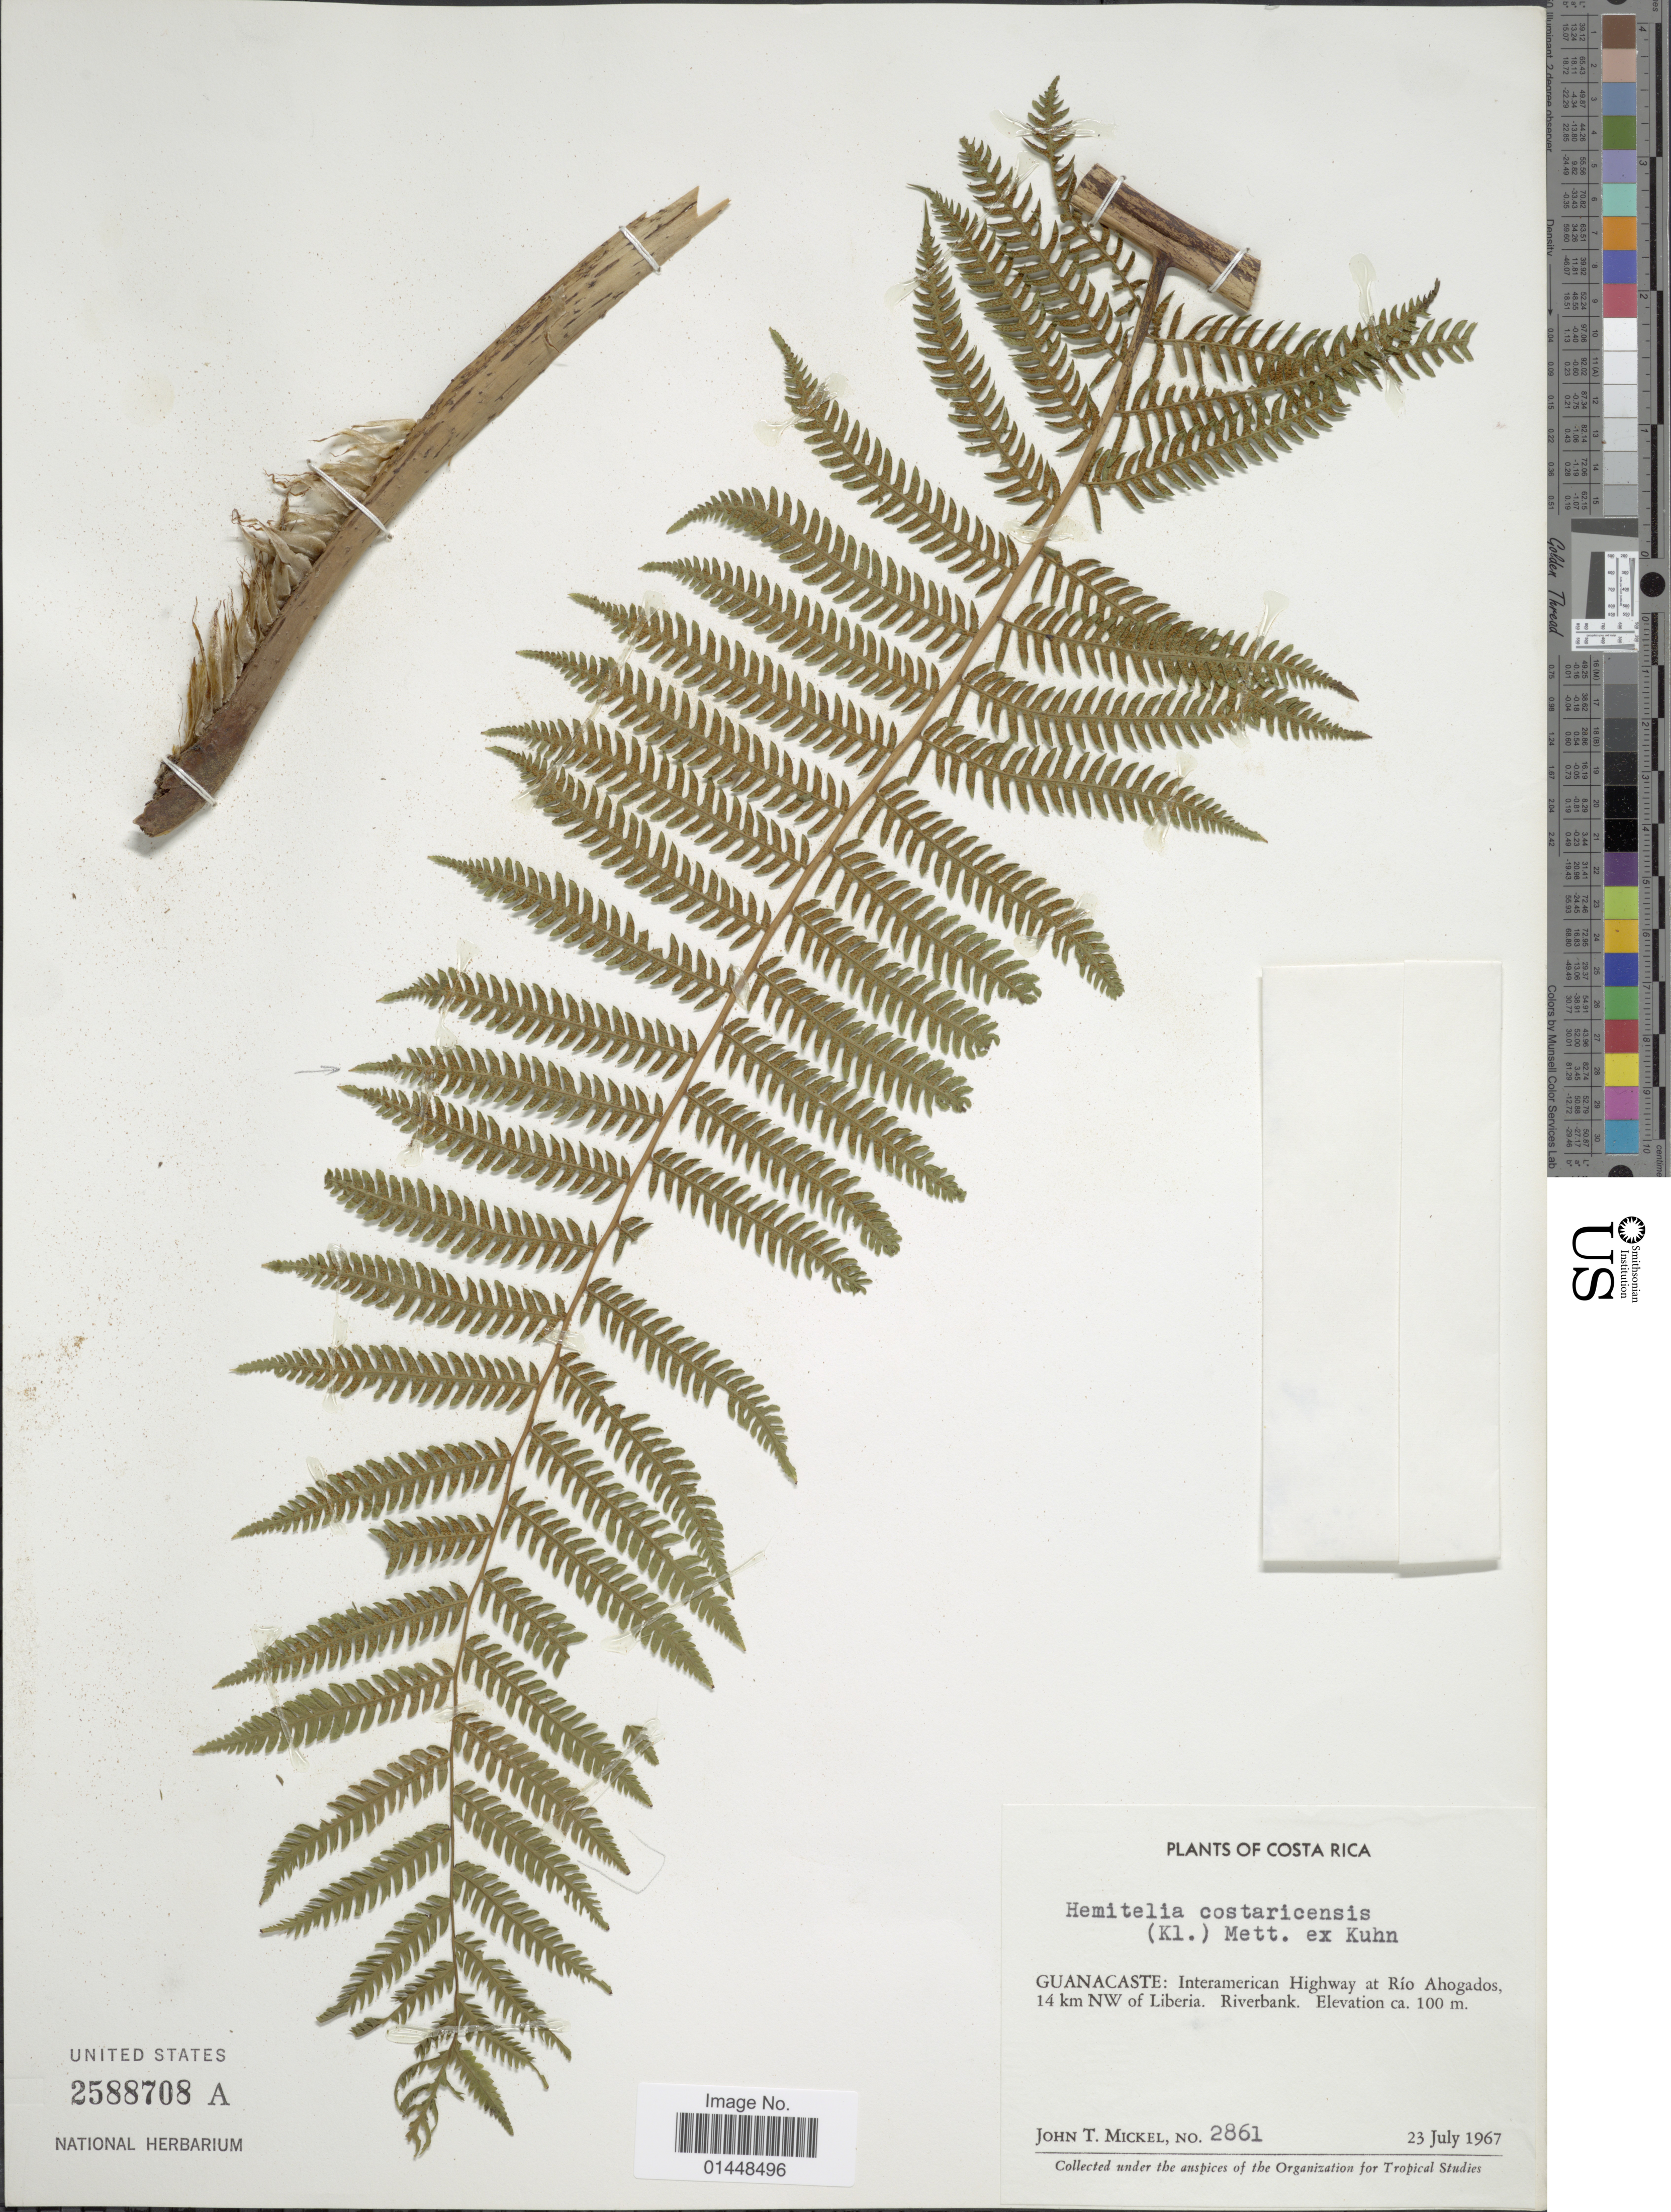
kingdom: Plantae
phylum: Tracheophyta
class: Polypodiopsida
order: Cyatheales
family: Cyatheaceae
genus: Cyathea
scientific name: Cyathea costaricensis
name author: (Kuhn) Domin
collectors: J. T. Mickel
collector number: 2861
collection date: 1967-07-23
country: Costa Rica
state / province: Guanacaste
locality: Interamerican Highway at Rio Ahogados, 14 km NW of Liberia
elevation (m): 100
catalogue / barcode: US 2588708A